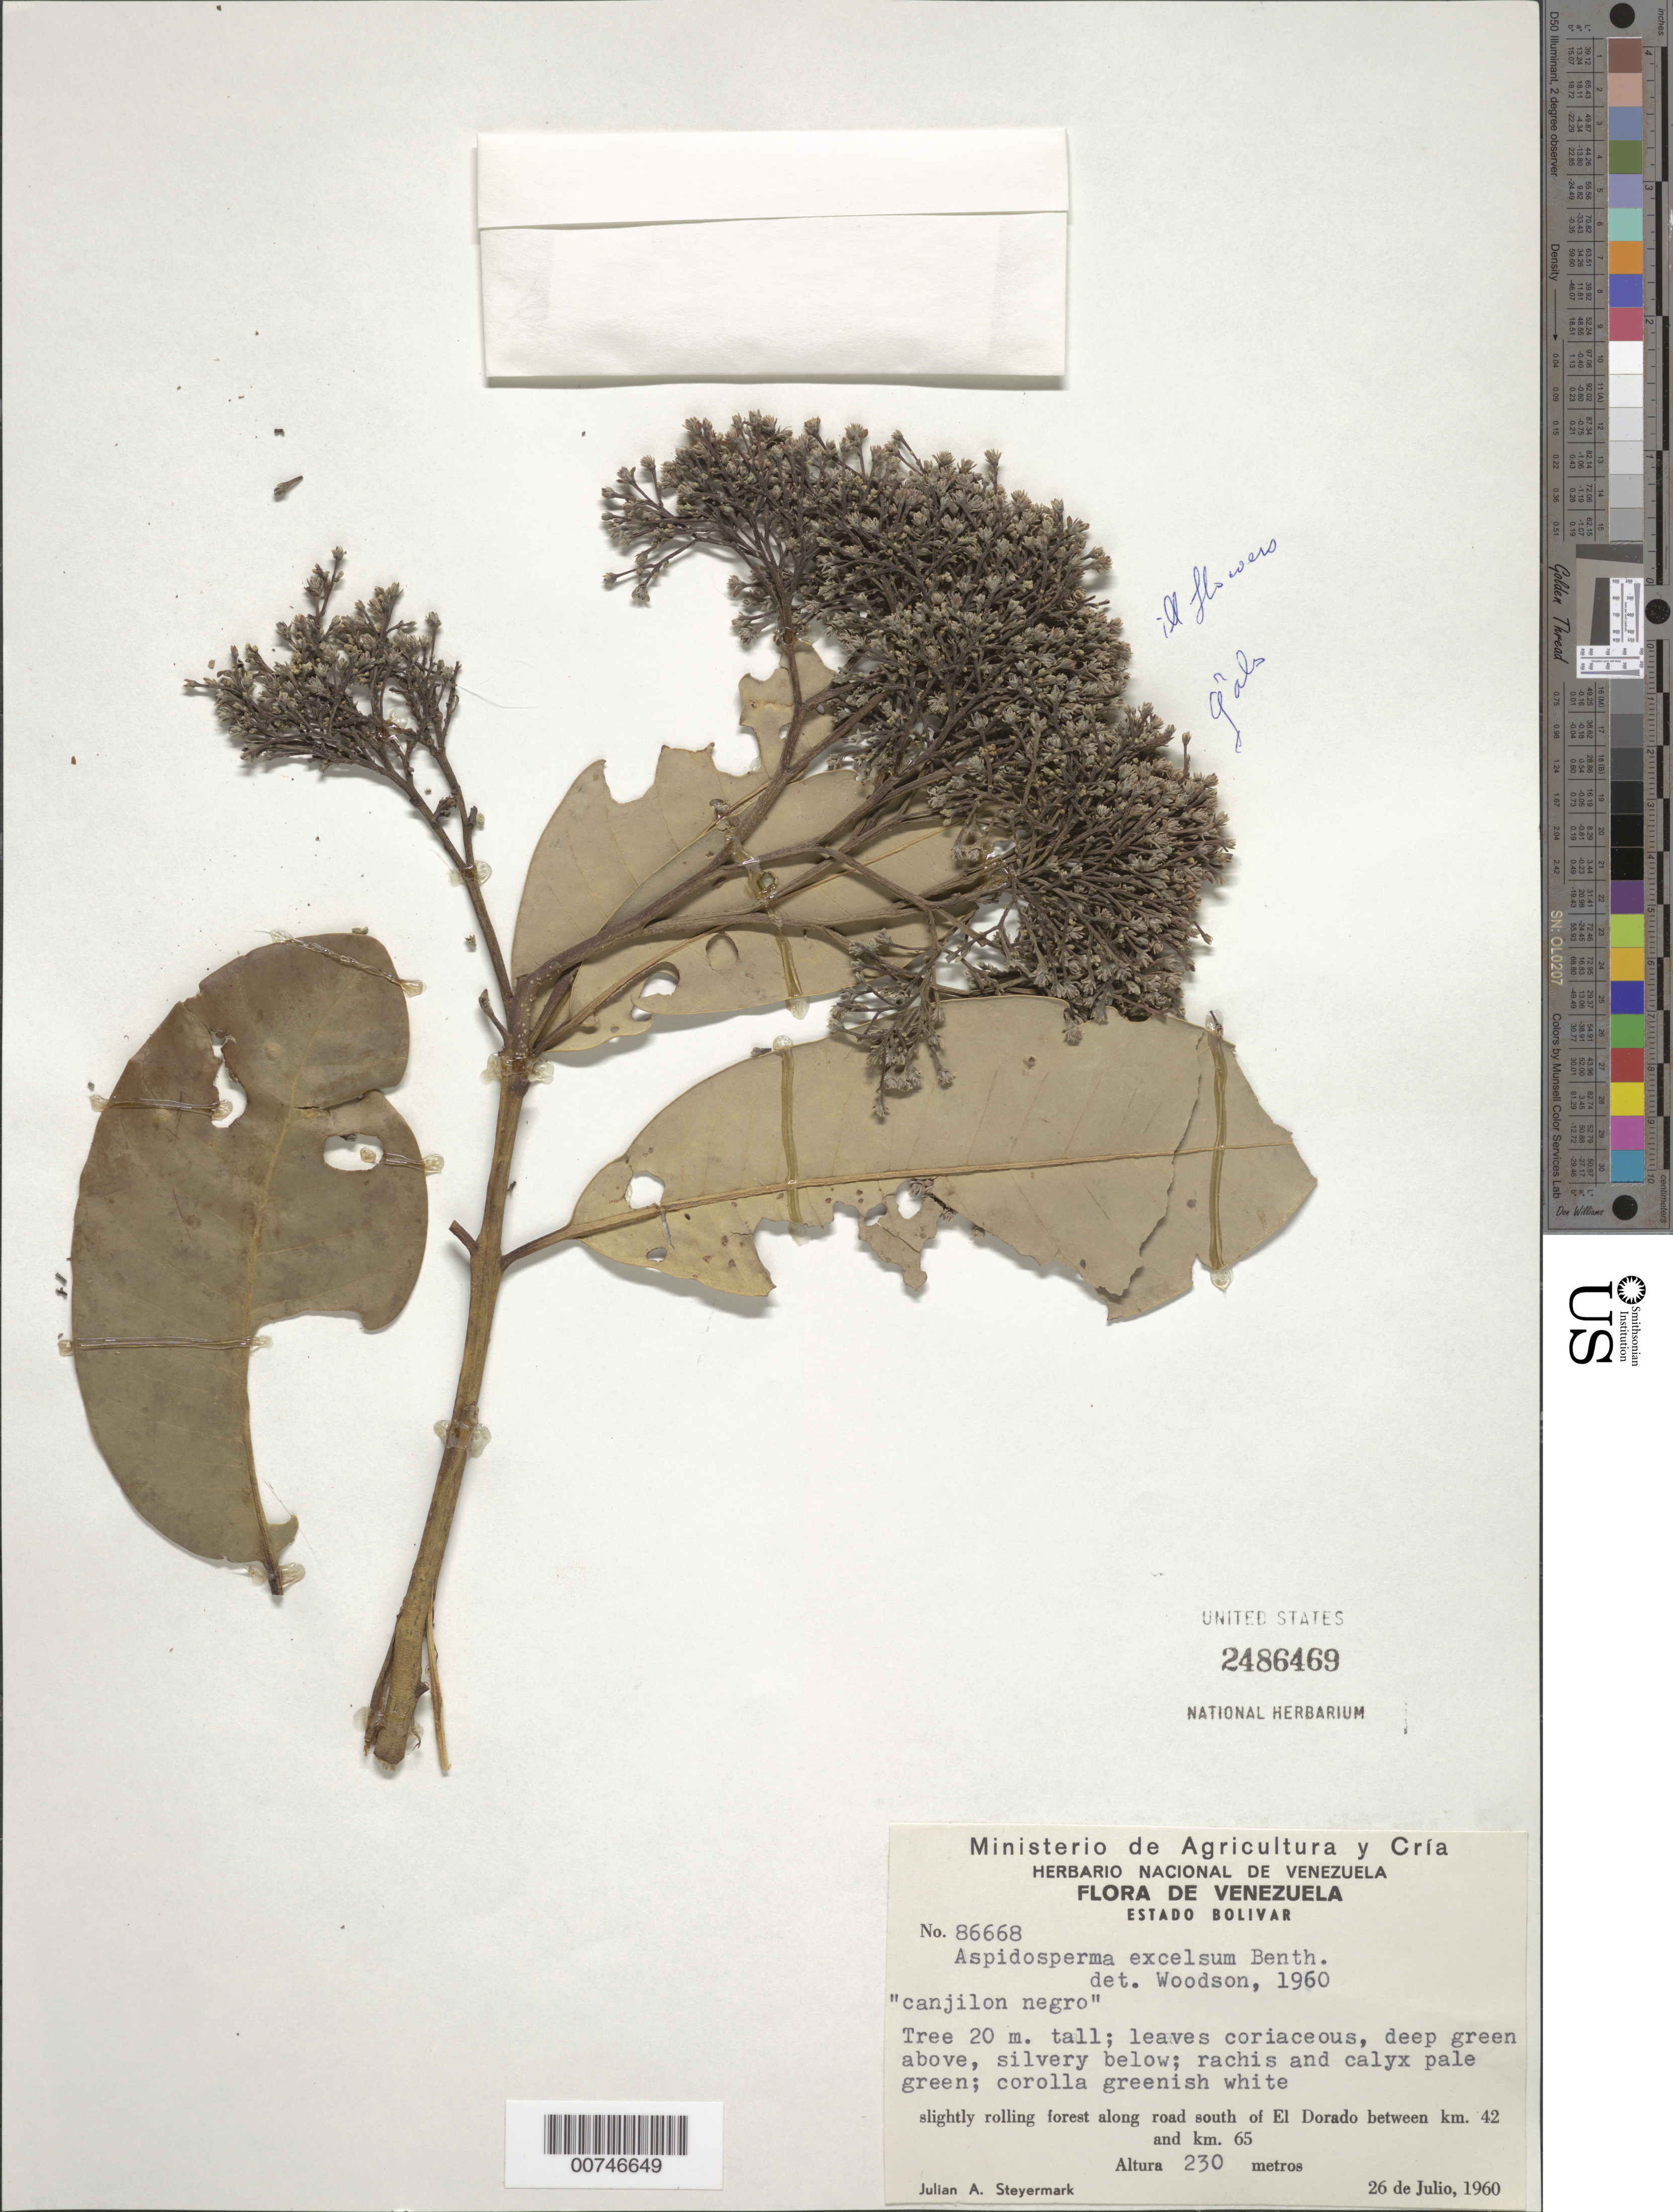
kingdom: Plantae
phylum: Tracheophyta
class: Magnoliopsida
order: Gentianales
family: Apocynaceae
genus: Aspidosperma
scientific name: Aspidosperma excelsum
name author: Benth.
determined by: Woodson, --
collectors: J. Steyermark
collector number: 86668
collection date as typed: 26-Jul-60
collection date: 1960-07-26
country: Venezuela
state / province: Bolívar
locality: El Dorado, S of, km 42 to km 65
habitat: Slightly rolling forest along road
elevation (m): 230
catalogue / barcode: US 2486469